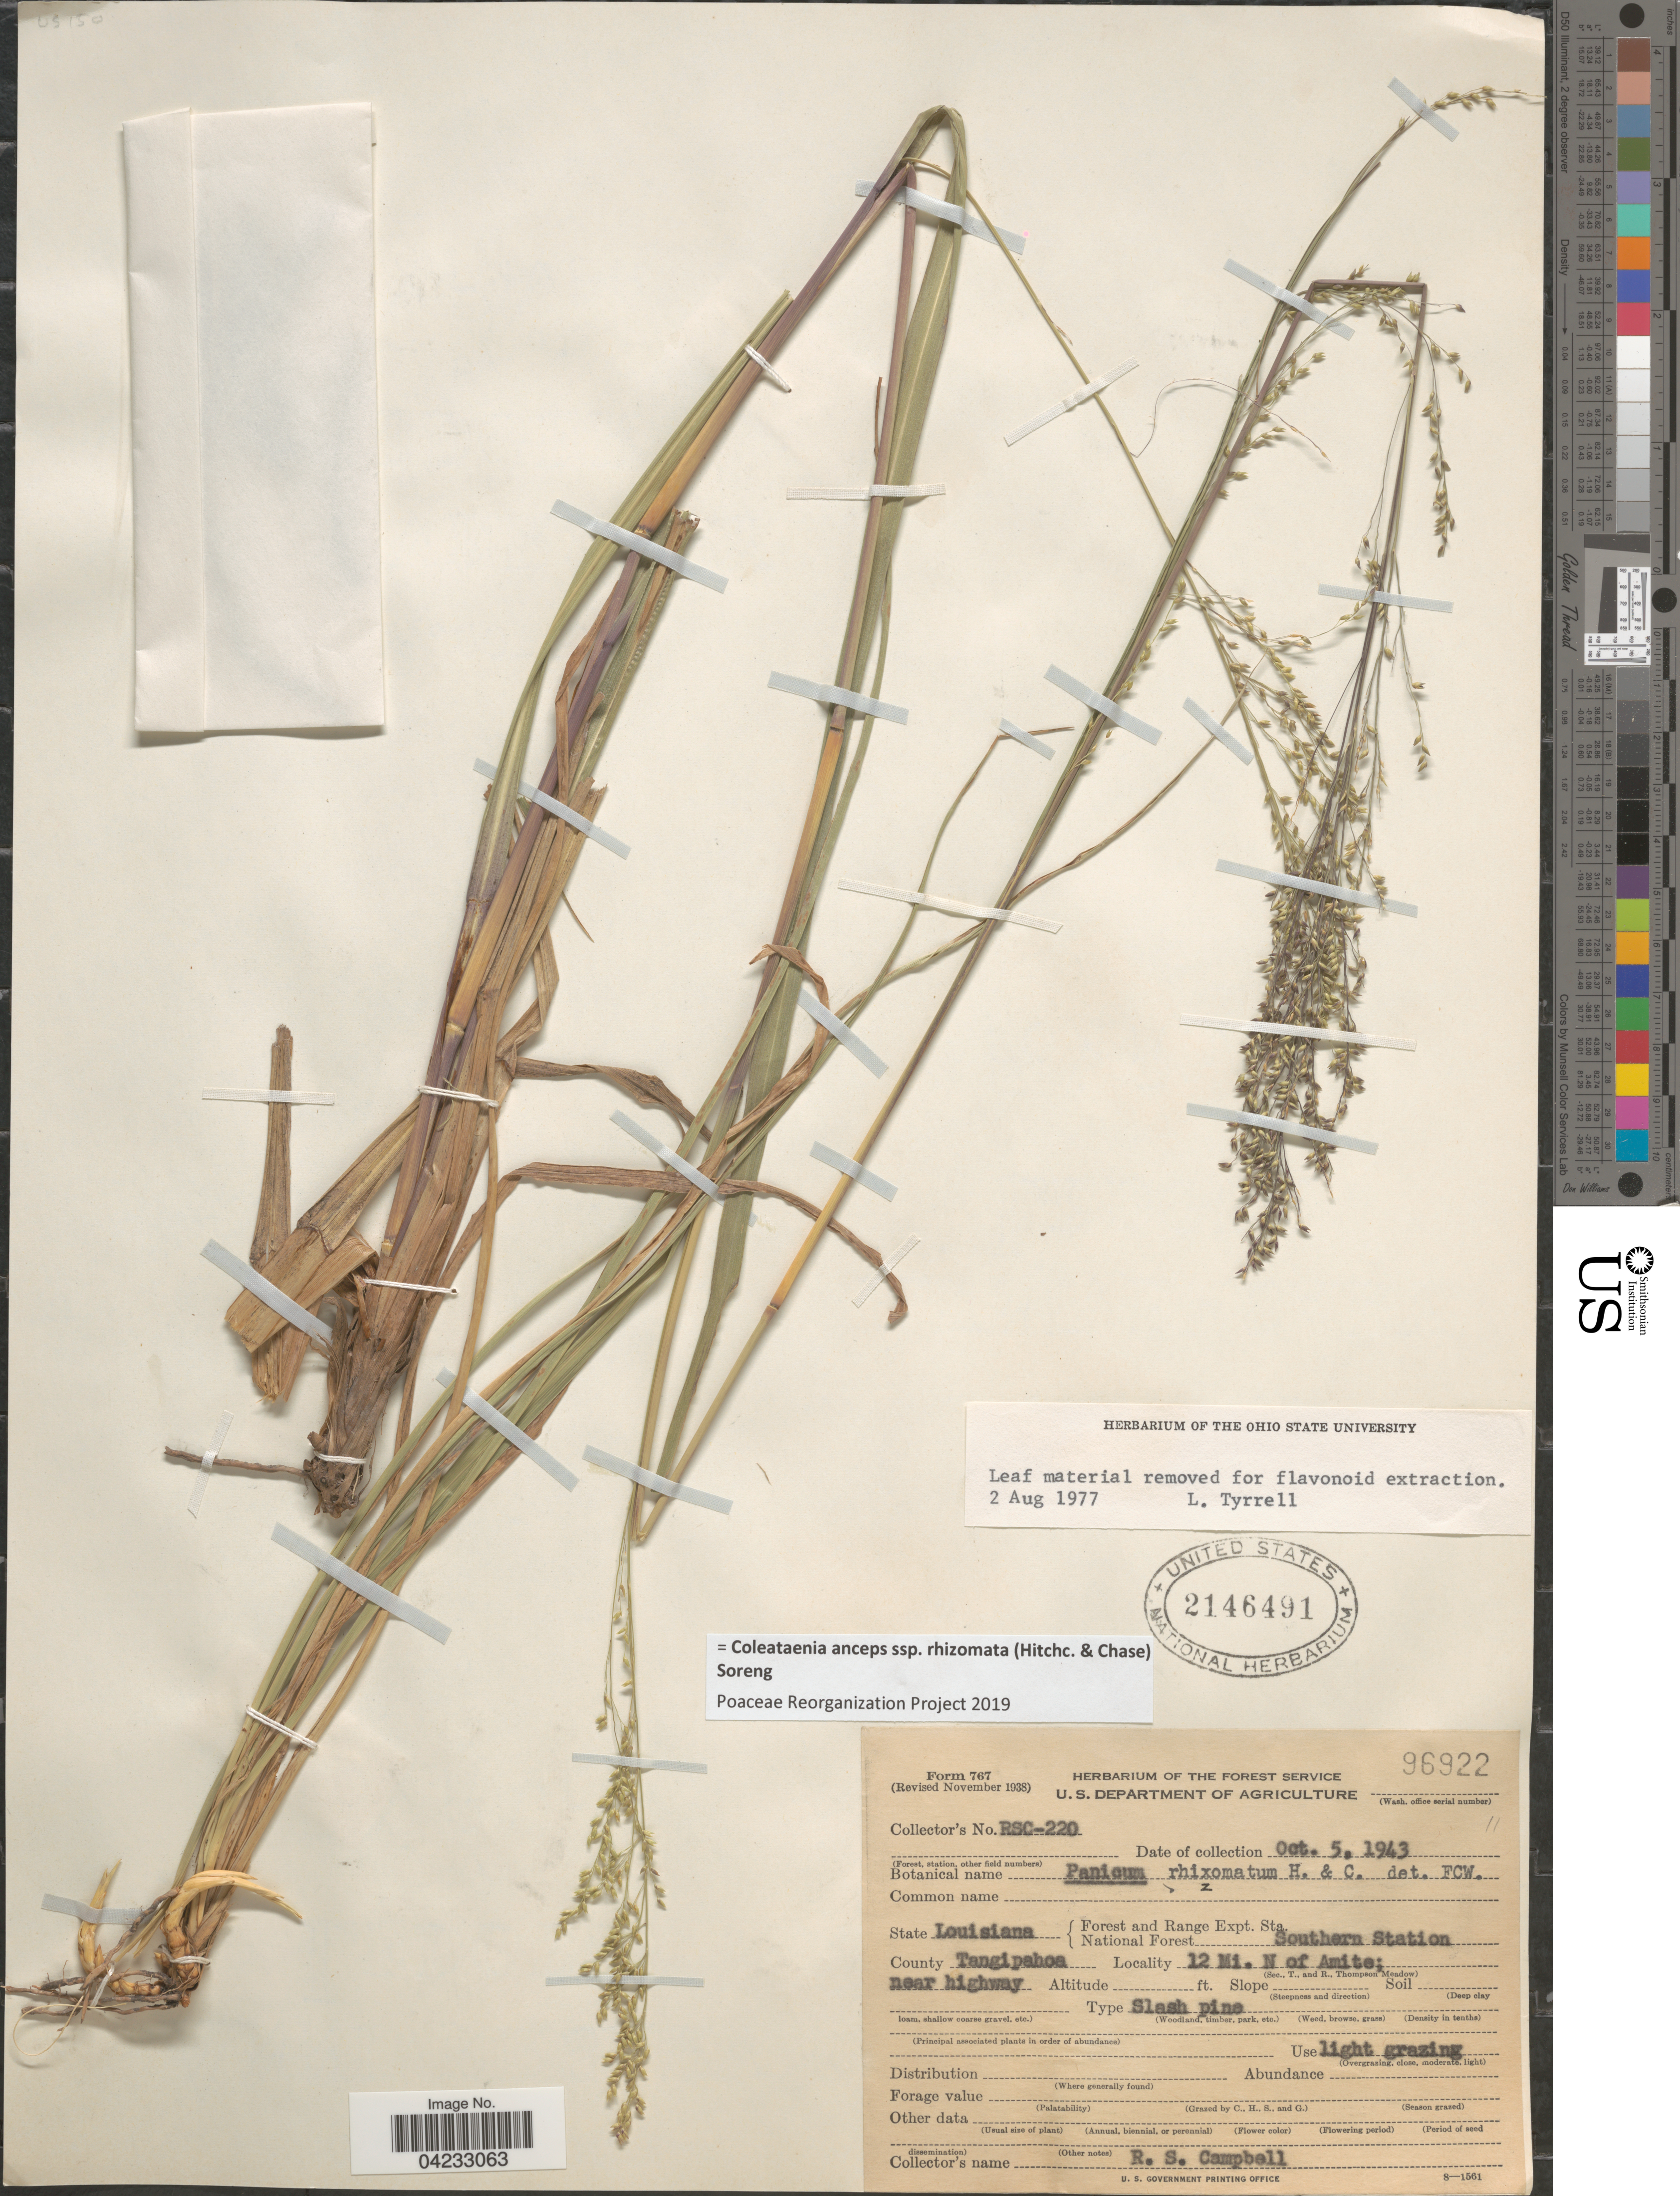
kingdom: Plantae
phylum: Tracheophyta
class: Liliopsida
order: Poales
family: Poaceae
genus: Coleataenia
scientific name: Coleataenia anceps subsp. rhizomata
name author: (Hitchc. & Chase) Soreng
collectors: R. S. Campbell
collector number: RSC-220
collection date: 1943-10-05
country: United States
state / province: Louisiana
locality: Forest and Range Expt. Sta. National Forest Southern Station. County Tangipahoa. 12 Mi. N of Amite; near highway.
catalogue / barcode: US 2146491